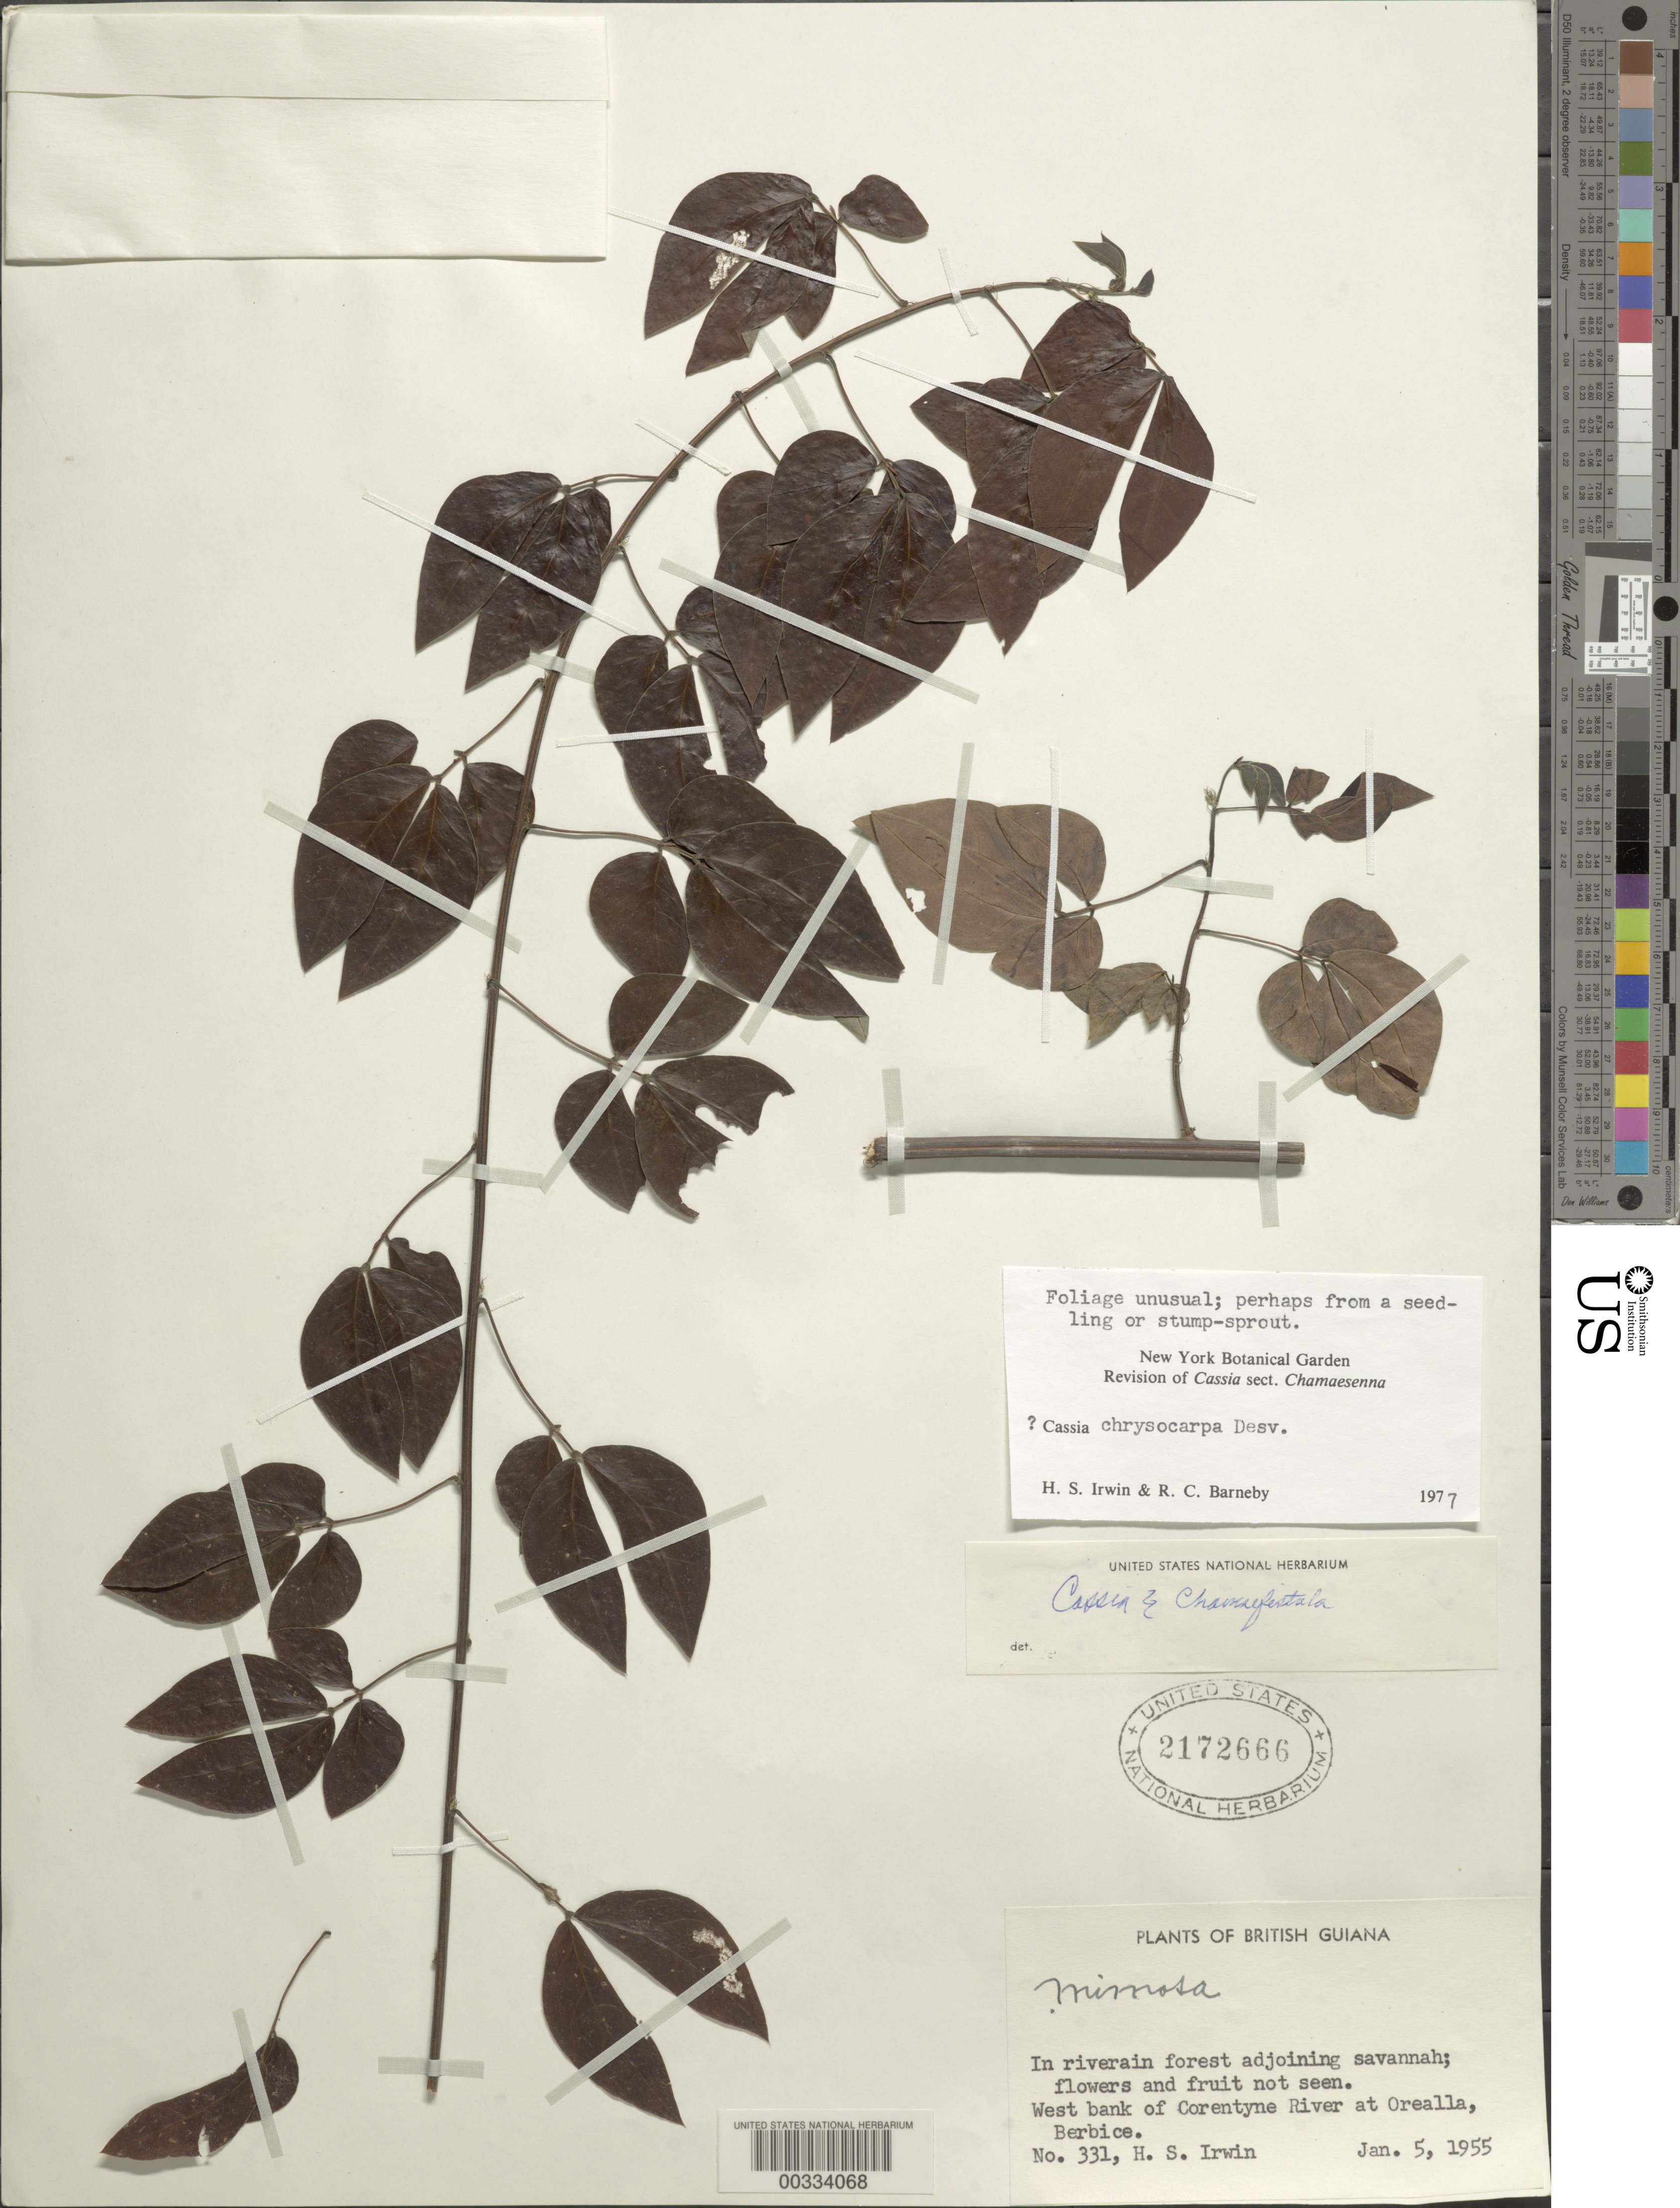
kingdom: Plantae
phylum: Tracheophyta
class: Magnoliopsida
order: Fabales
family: Fabaceae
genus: Senna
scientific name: Senna chrysocarpa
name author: (Desv.) H.S. Irwin & Barneby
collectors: H. Irwin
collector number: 331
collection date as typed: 05 Jun 1955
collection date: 1955-06-05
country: Guyana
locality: W bank of corentyne river at orealla, berbice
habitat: In riverrain forest adjoining savanna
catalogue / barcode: US 2172666